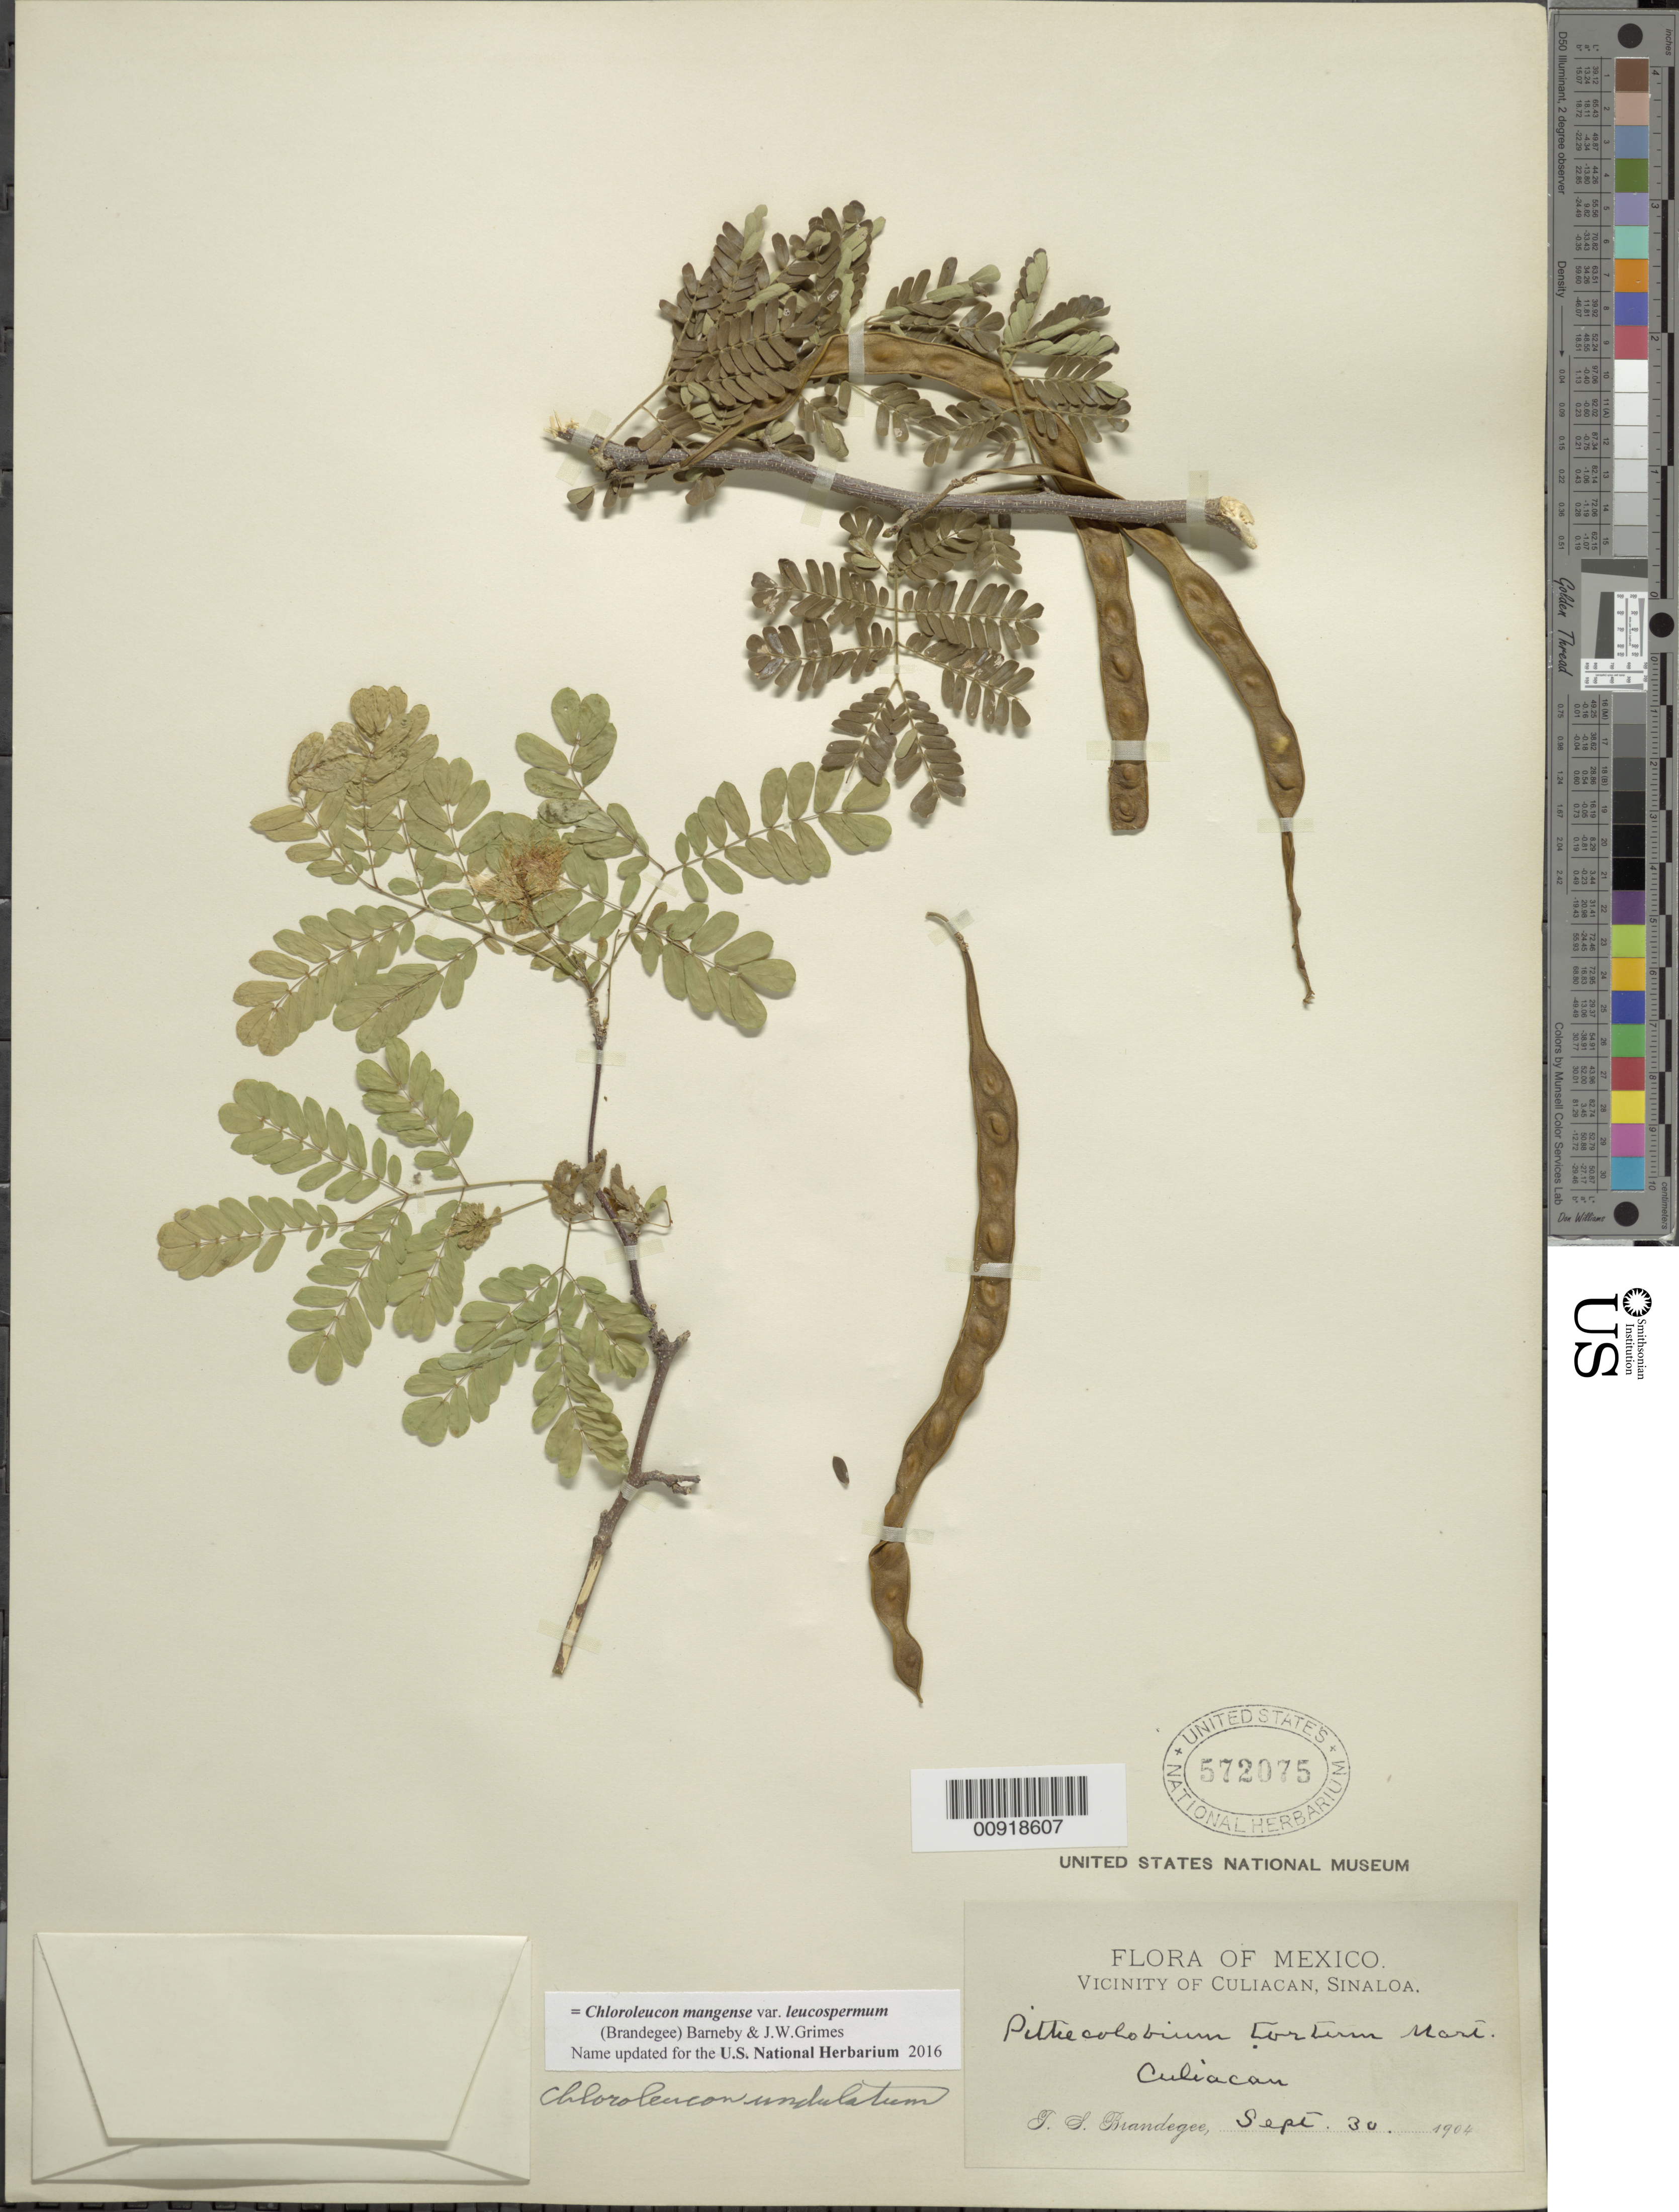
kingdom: Plantae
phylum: Tracheophyta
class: Magnoliopsida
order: Fabales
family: Fabaceae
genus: Chloroleucon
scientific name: Chloroleucon mangense var. leucospermum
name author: (Brandegee) Barneby & J.W. Grimes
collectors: T. S. Brandegee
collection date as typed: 30 Sep 1904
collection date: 1904-09-30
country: Mexico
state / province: Sinaloa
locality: Culiacan, Sinaloa.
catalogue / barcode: US 572075